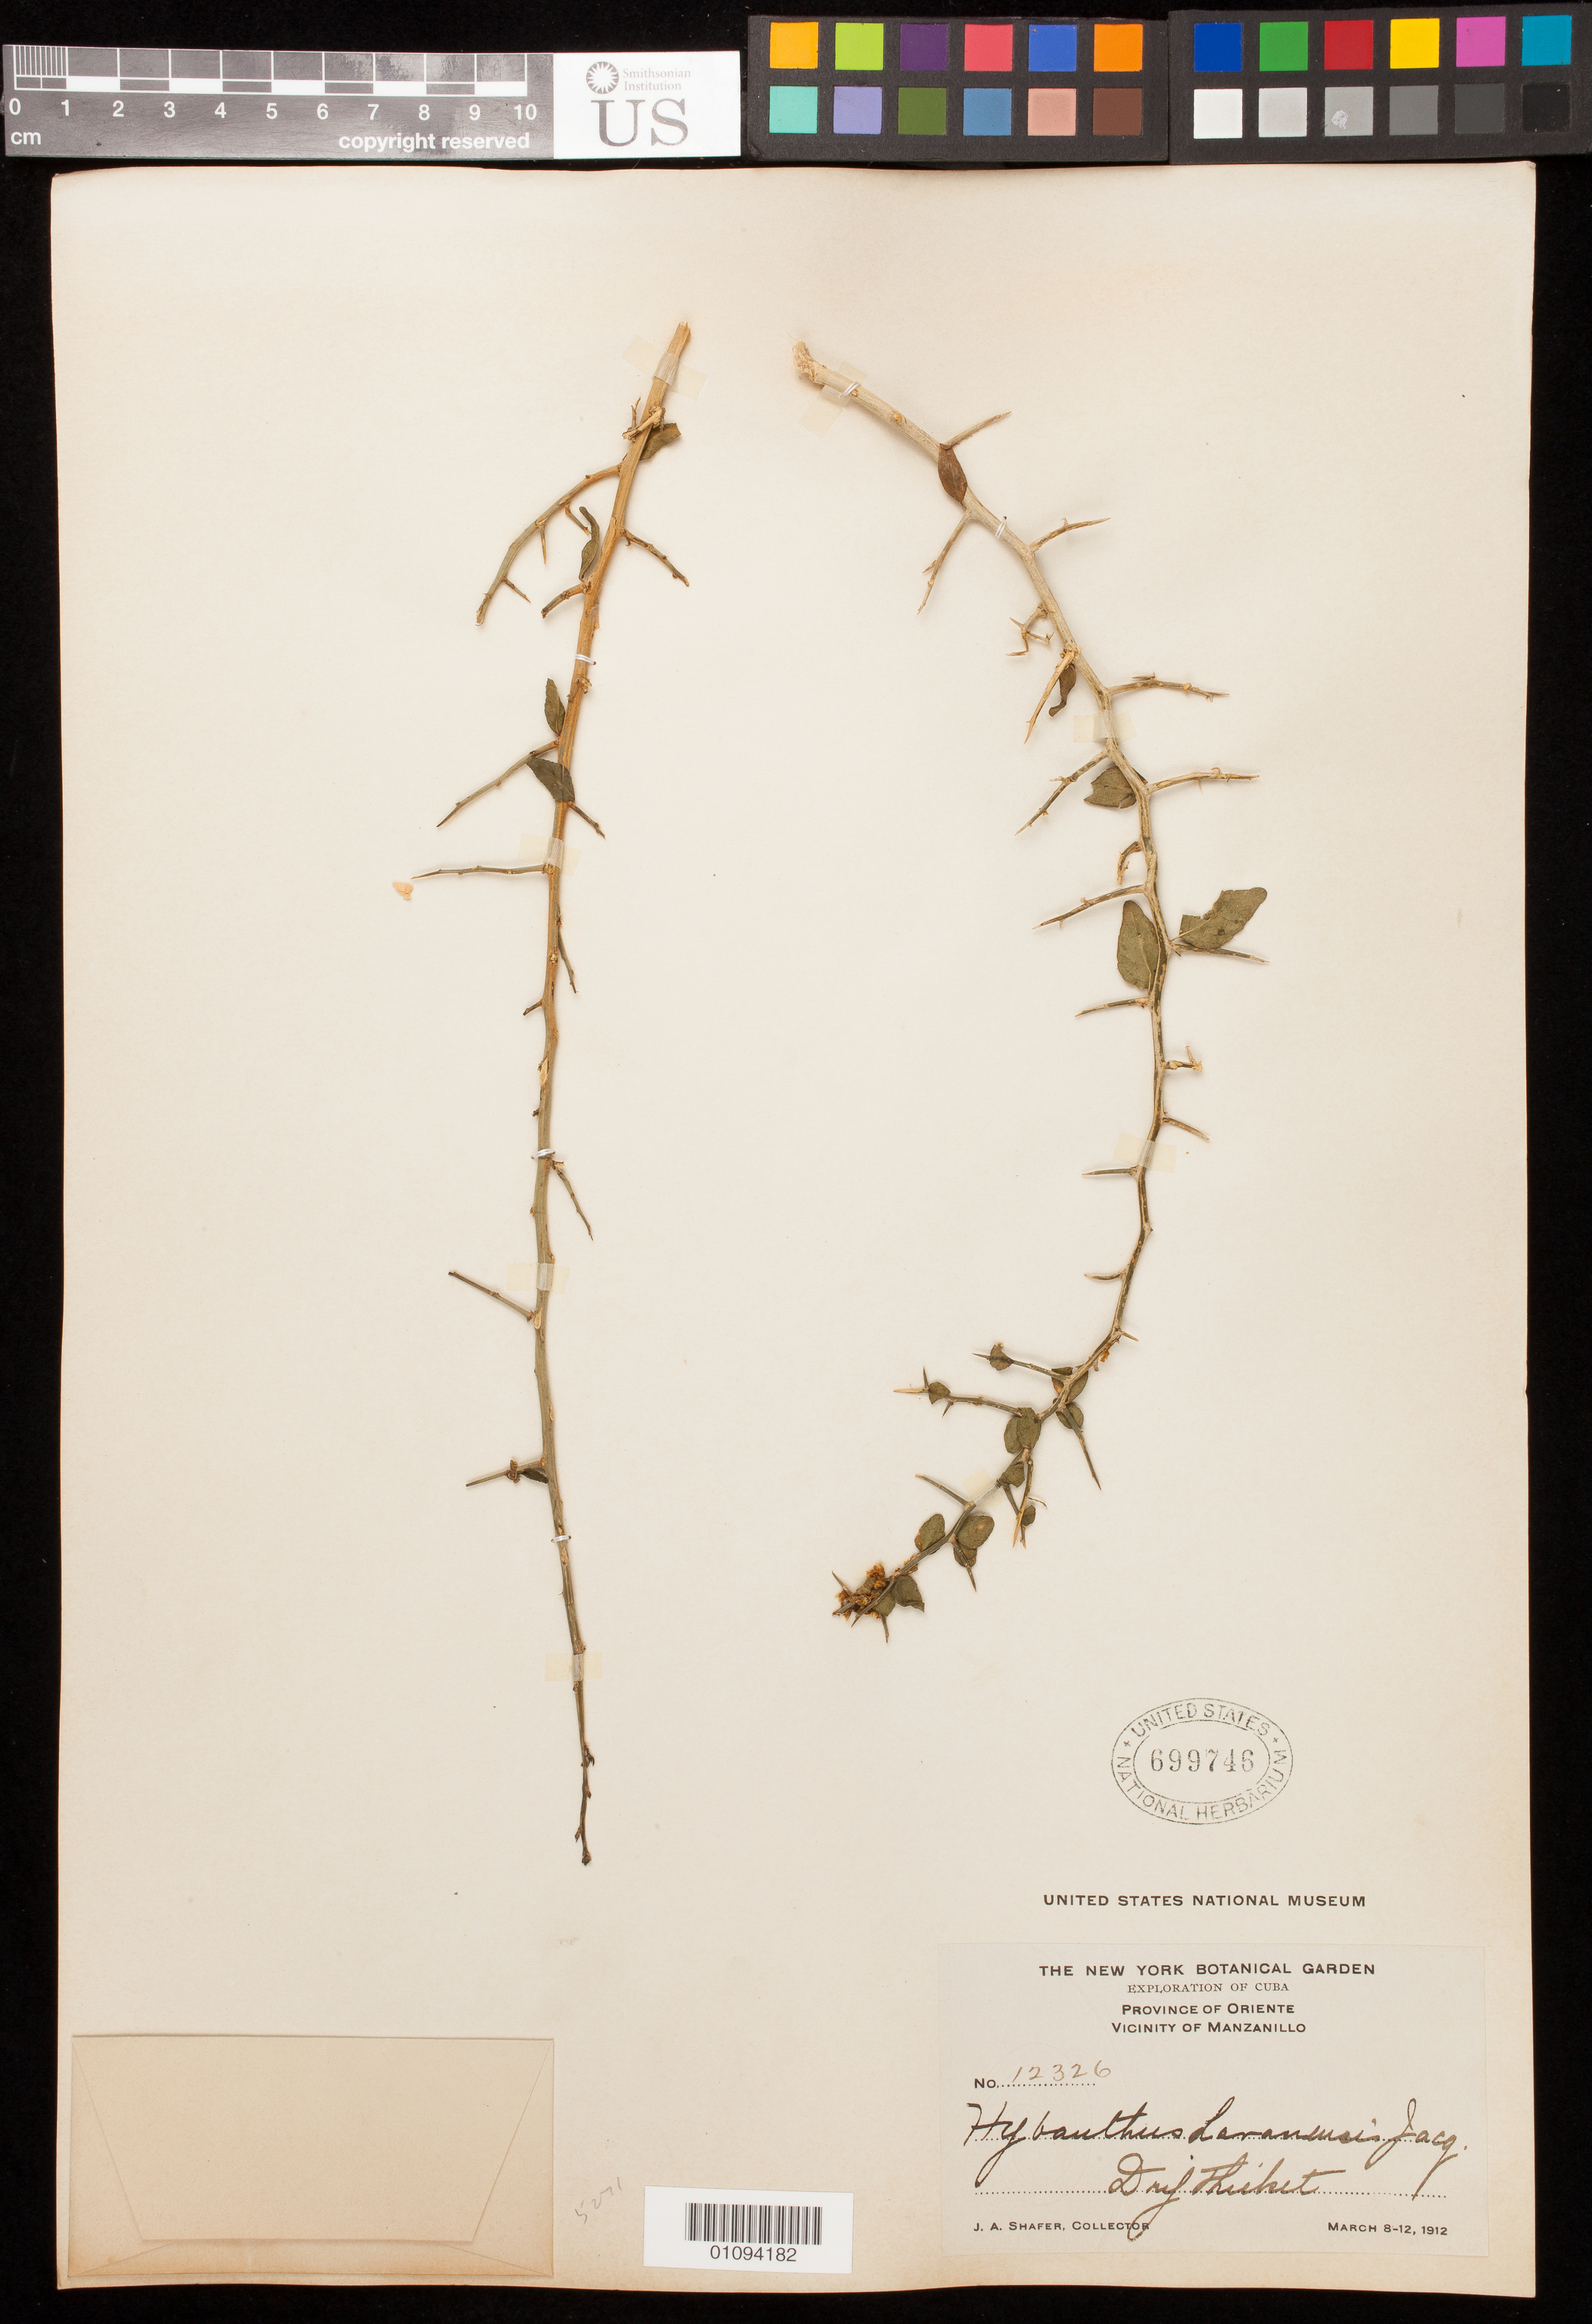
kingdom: Plantae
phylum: Tracheophyta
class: Magnoliopsida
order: Malpighiales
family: Violaceae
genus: Hybanthus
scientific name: Hybanthus havanensis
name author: Jacq.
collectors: J. A. Shafer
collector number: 12326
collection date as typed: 08 Mar 1912 to 12 Mar 1912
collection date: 1912-03-08/1912-03-12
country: Cuba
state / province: Granma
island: Cuba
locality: Manzanillo, Oriente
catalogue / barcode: US 699746